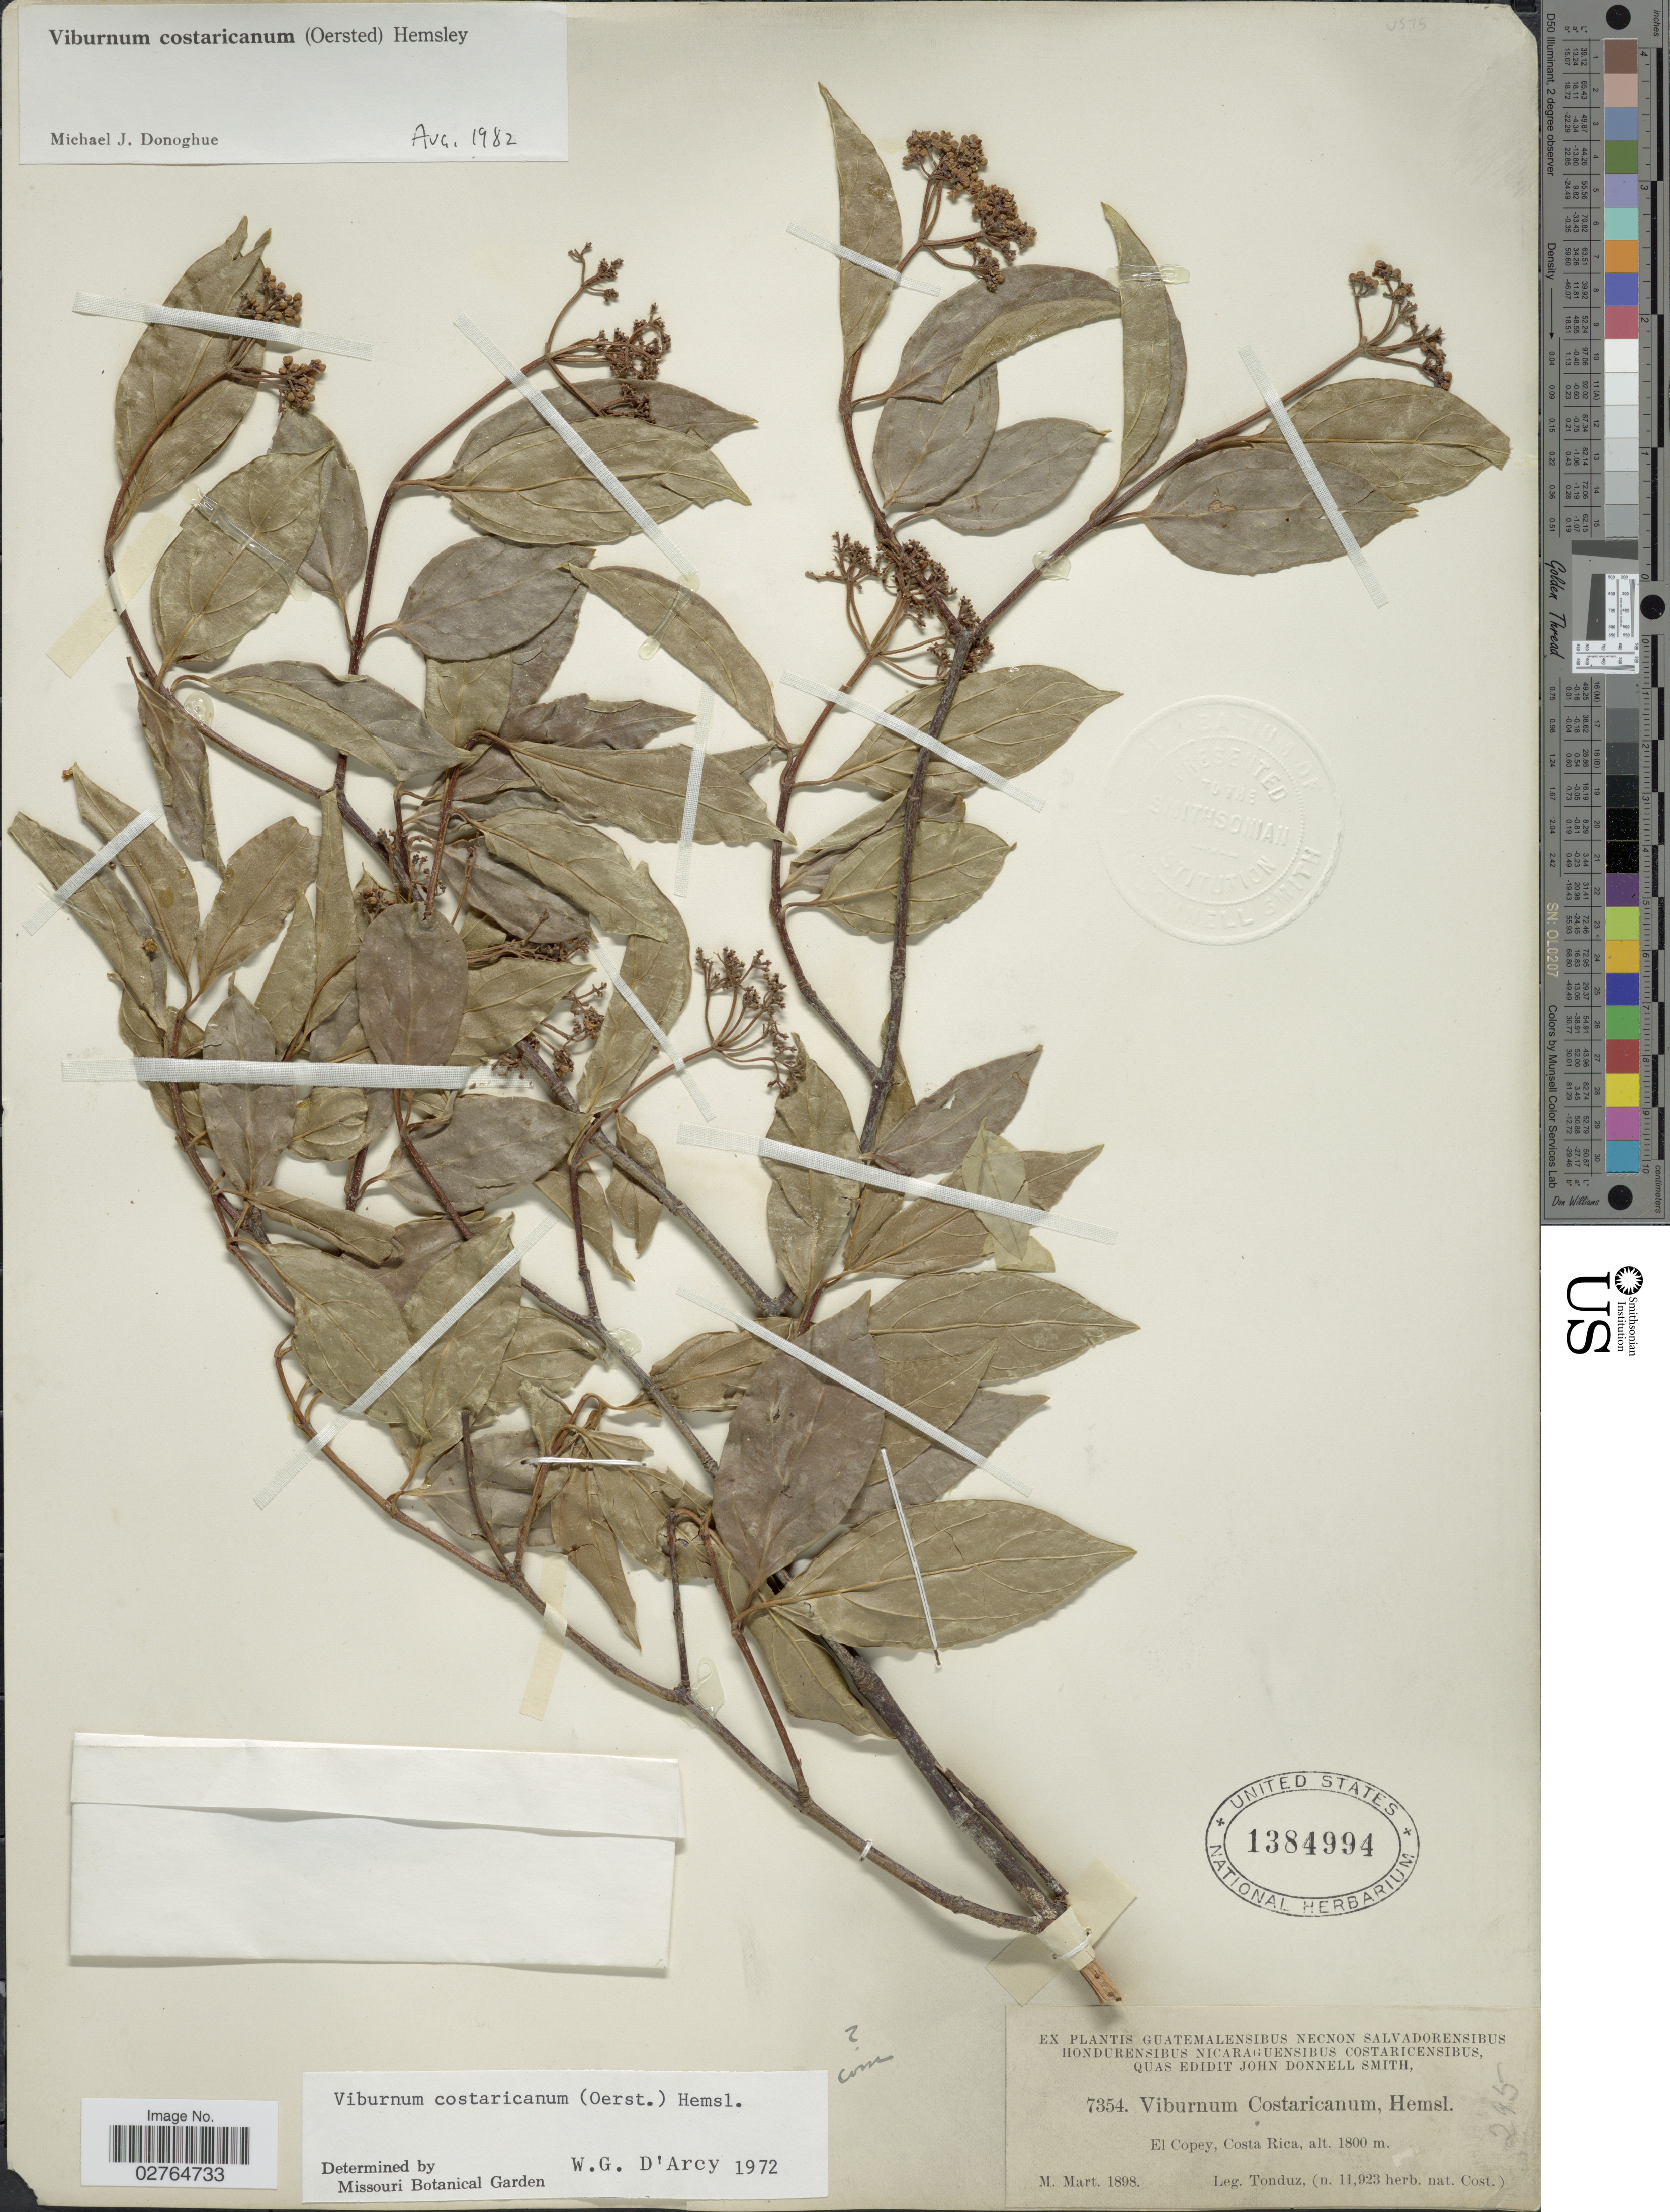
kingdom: Plantae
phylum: Tracheophyta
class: Magnoliopsida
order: Dipsacales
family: Viburnaceae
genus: Viburnum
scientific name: Viburnum costaricanum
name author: (Oerst.) Hemsl.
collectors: A. Tonduz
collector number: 7354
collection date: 1898-03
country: Costa Rica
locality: El Copey.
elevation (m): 1800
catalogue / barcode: US 1384994